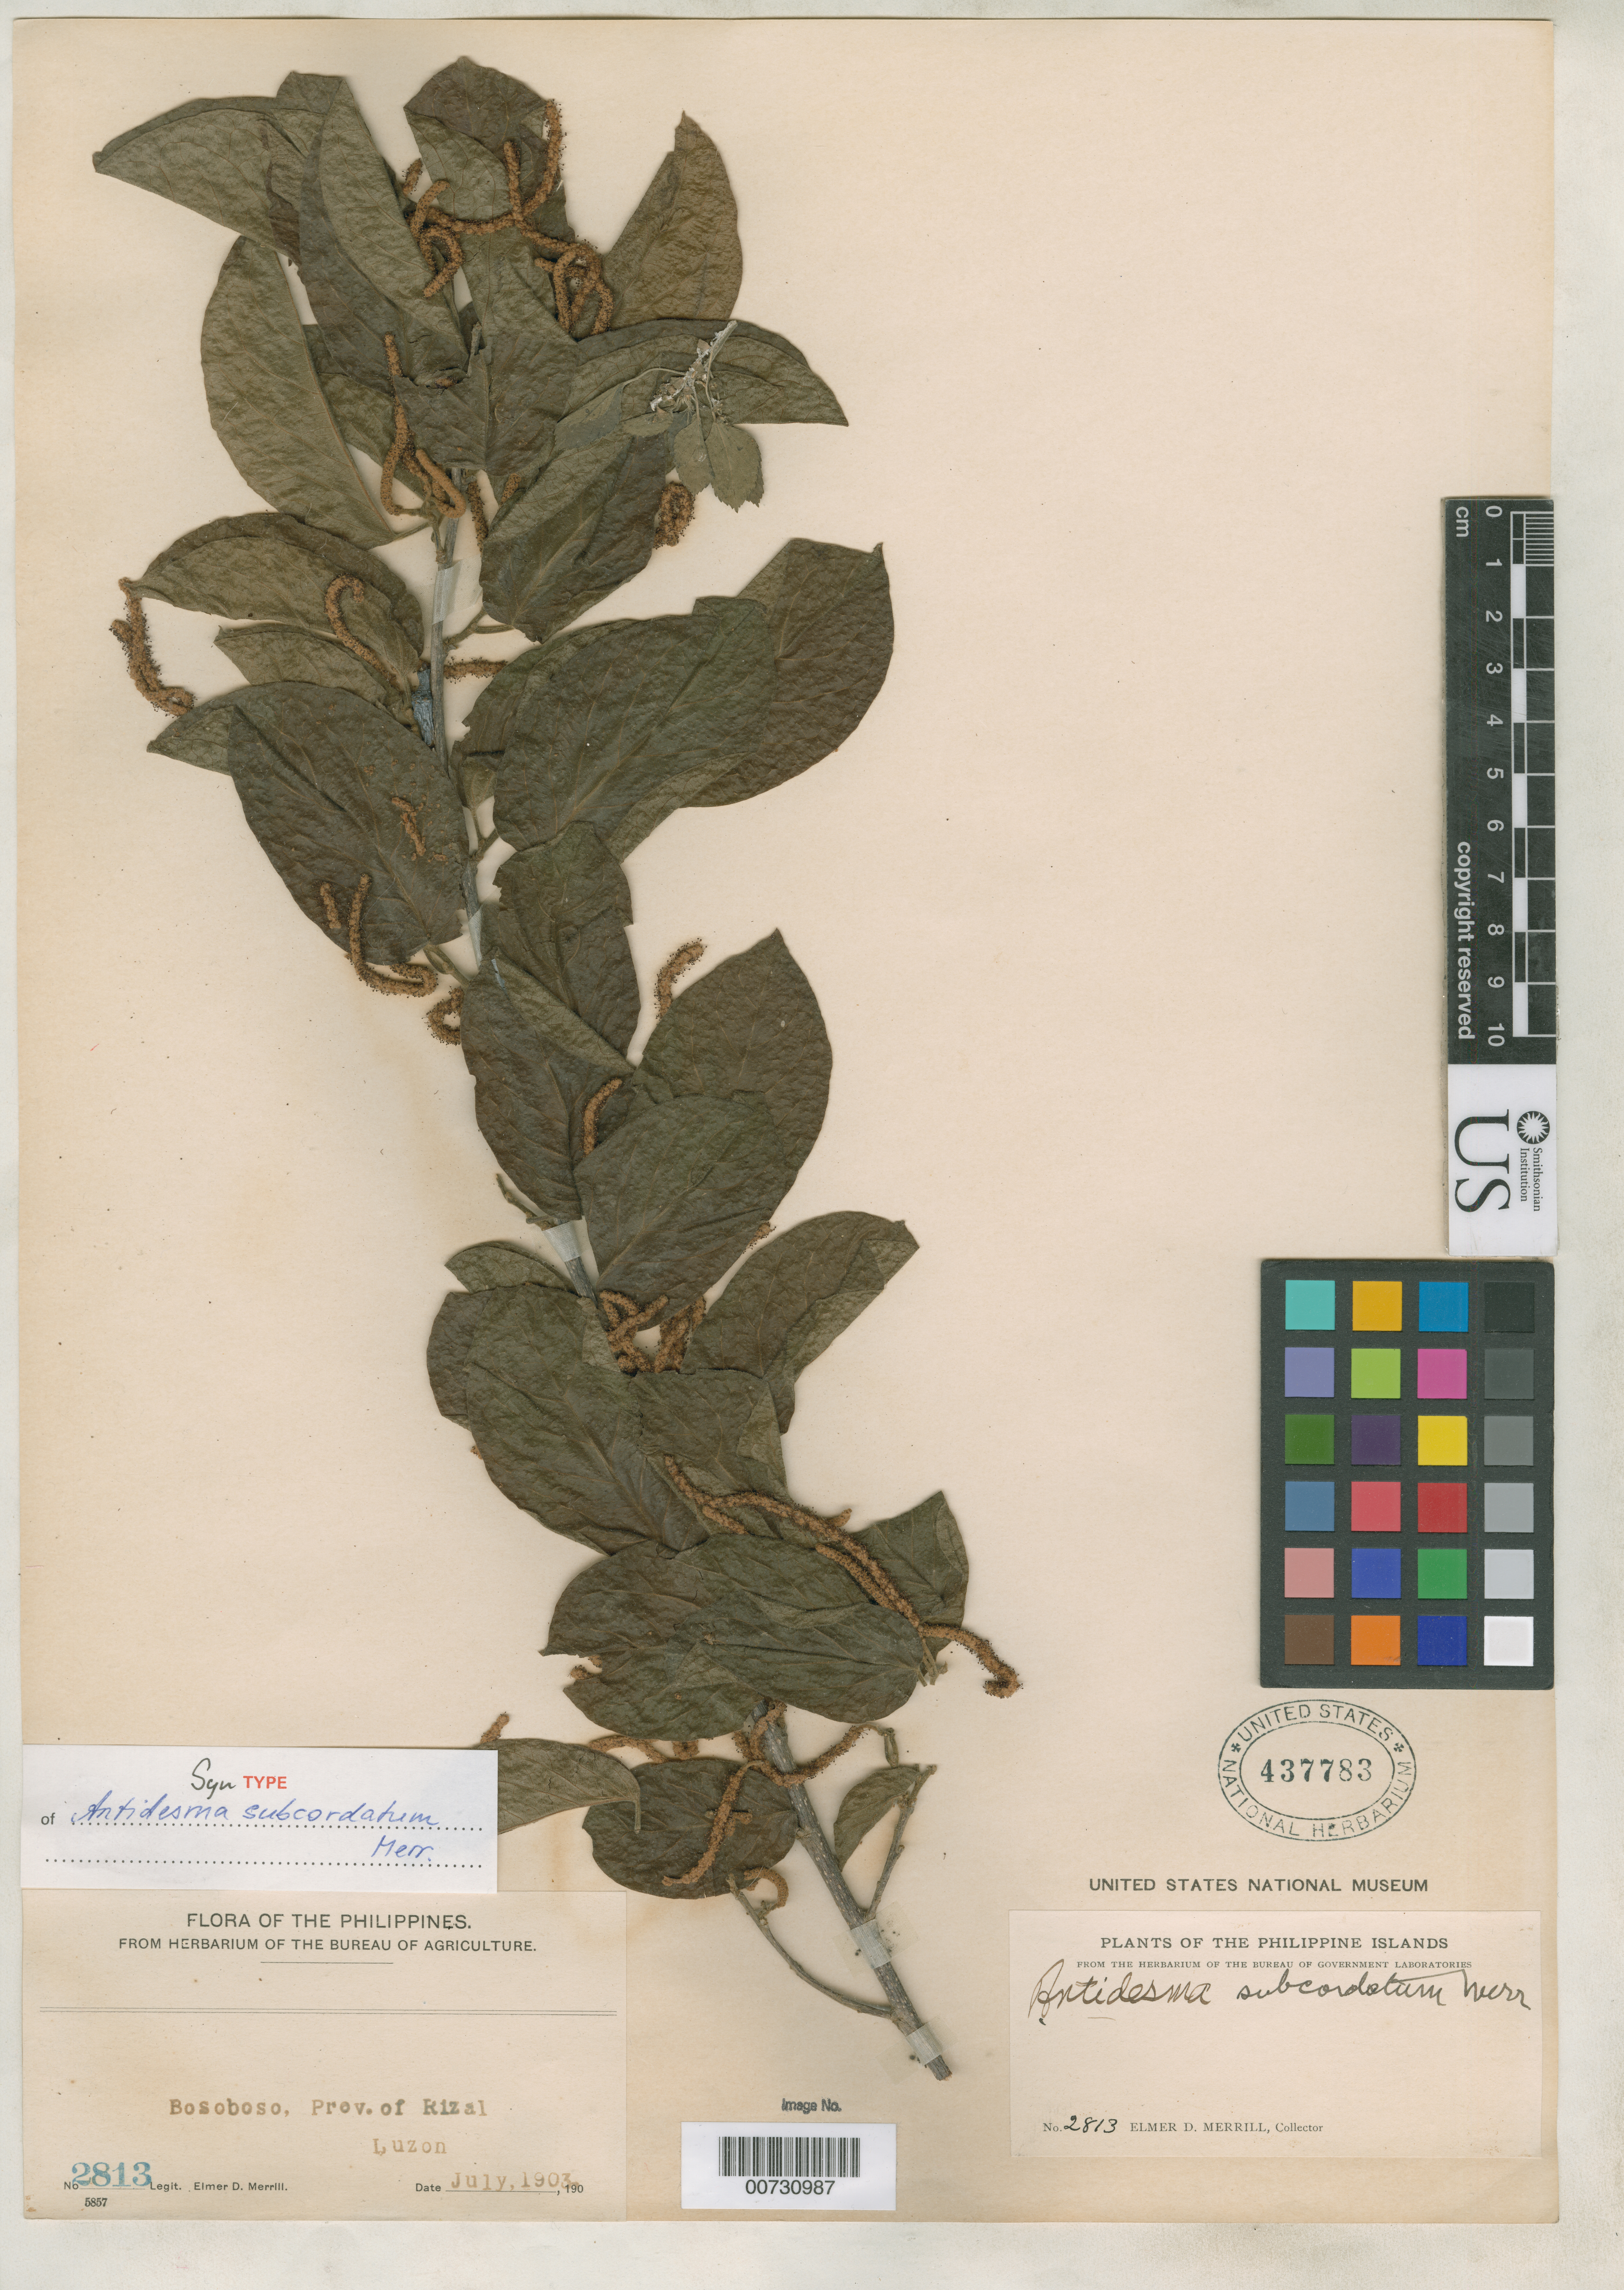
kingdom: Plantae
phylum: Tracheophyta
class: Magnoliopsida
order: Malpighiales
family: Phyllanthaceae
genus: Antidesma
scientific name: Antidesma subcordatum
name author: Merr.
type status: Isosyntype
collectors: E. D. Merrill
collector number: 2813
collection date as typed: Jul 1903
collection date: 1903-07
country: Philippines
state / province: Calabarzon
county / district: Rizal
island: Luzon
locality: Bosoboso, Prov. of Rizal, Luzon.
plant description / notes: Lectotype collection is Ramos [Bur. Sci.] 1114 as designated by P. Hoffmann (2005).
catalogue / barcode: US 437783